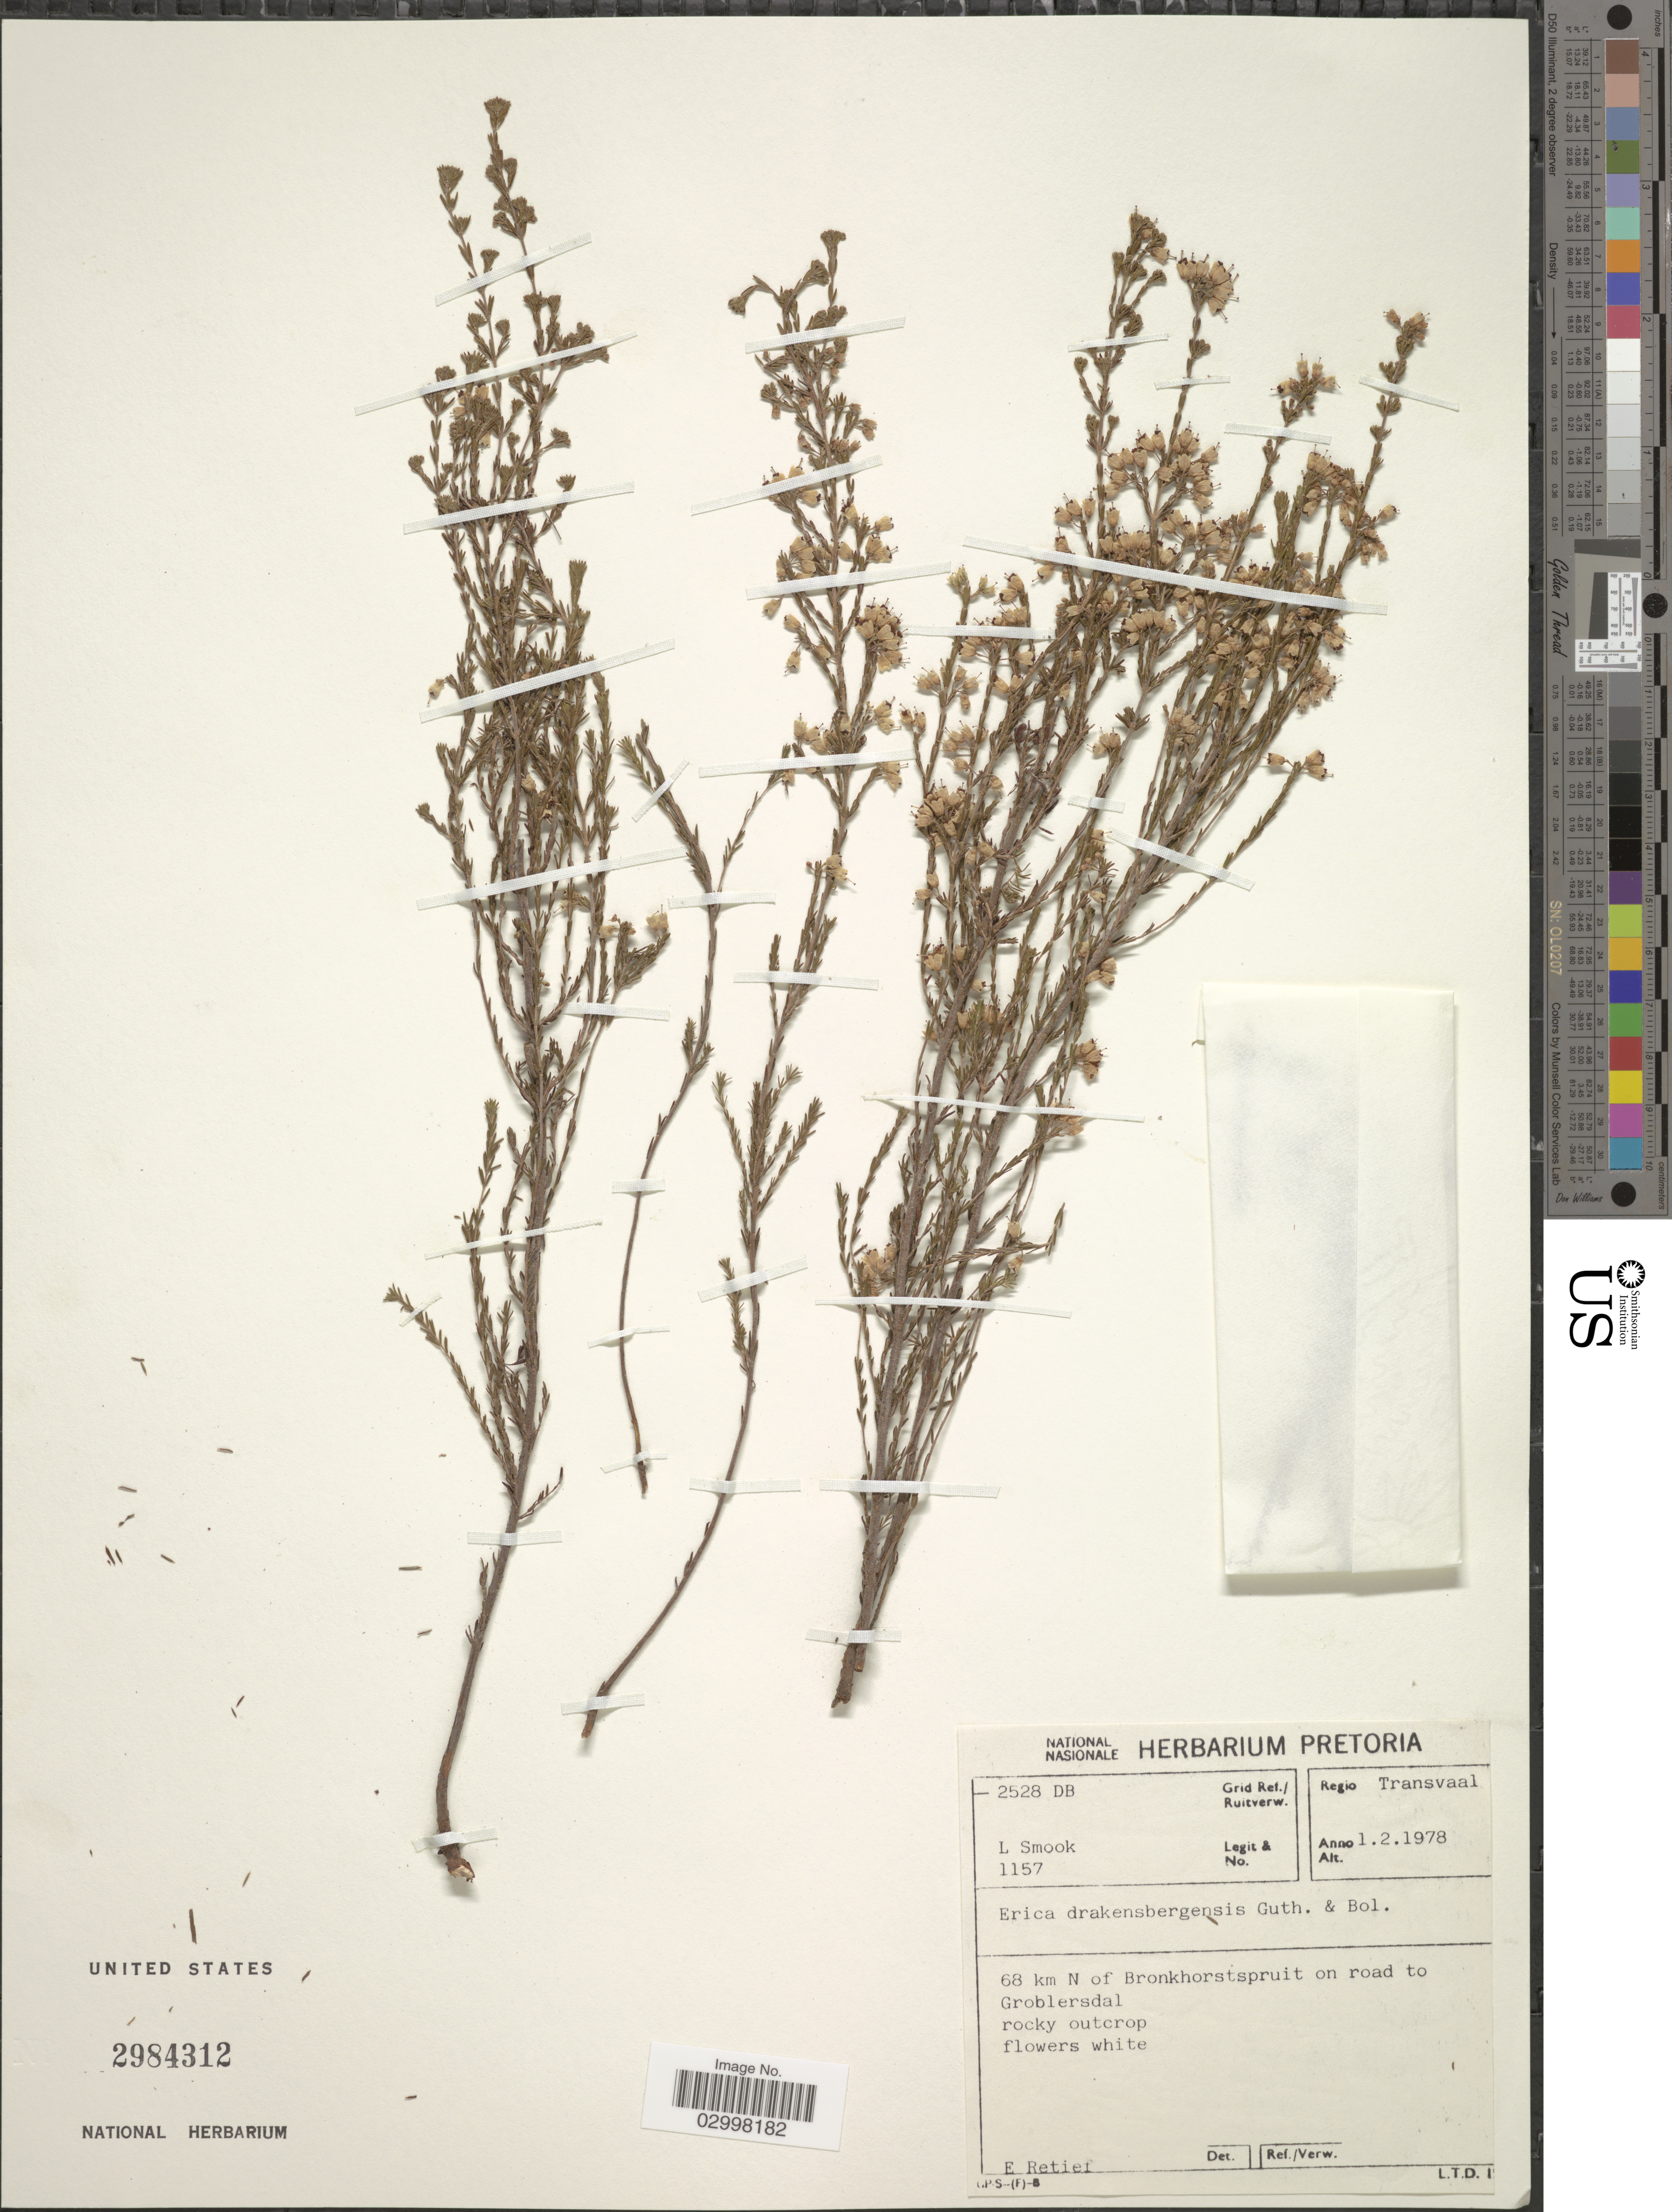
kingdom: Plantae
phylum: Tracheophyta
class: Magnoliopsida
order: Ericales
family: Ericaceae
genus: Erica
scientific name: Erica drakensbergensis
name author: Guthrie & Bolus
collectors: L. Smook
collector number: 1157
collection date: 1978-02-01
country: South Africa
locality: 2528 DB Grid Ref./Ruitverw. Regio Transvaal. 68 km N of Bronkhorstspruit on road to Groblersdal.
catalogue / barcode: US 2984312